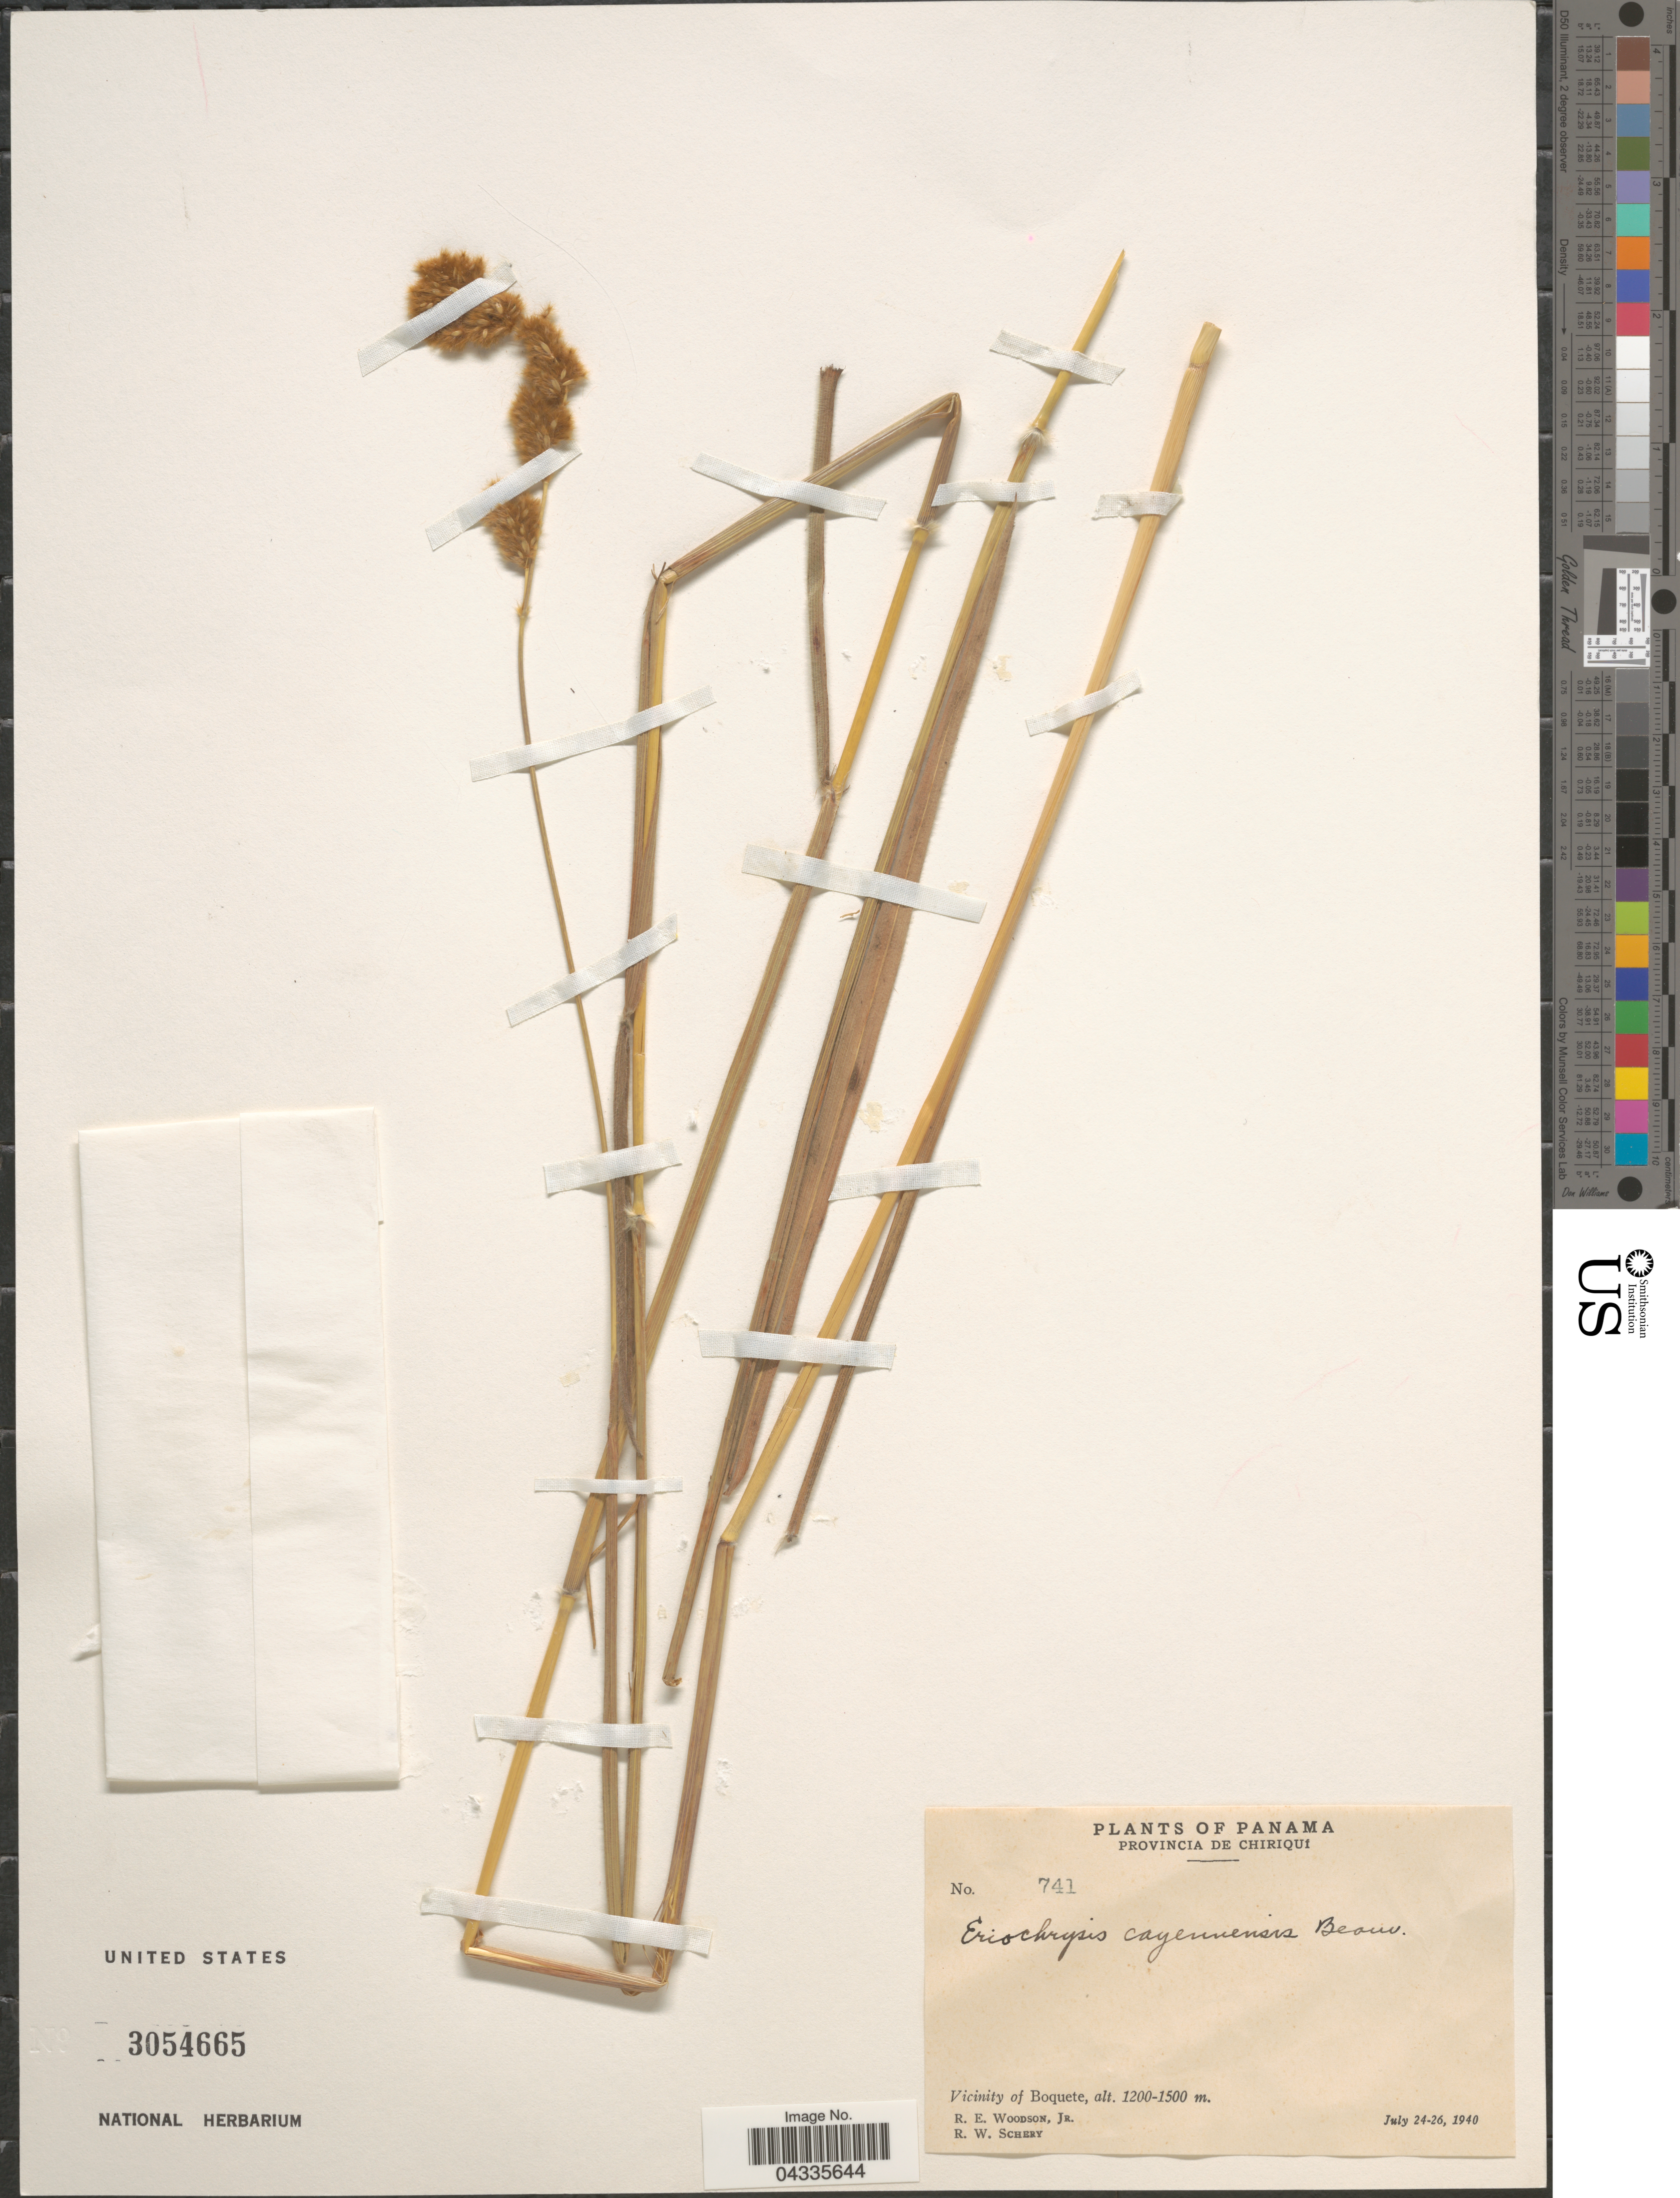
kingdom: Plantae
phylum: Tracheophyta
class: Liliopsida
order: Poales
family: Poaceae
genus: Eriochrysis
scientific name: Eriochrysis cayennensis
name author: P. Beauv.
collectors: R. E. Woodson & R. W. Schery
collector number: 741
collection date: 1940-07-24/1940-07-26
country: Panama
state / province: Chiriqui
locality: Vicinity of Boquete.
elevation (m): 1200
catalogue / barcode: US 3054665